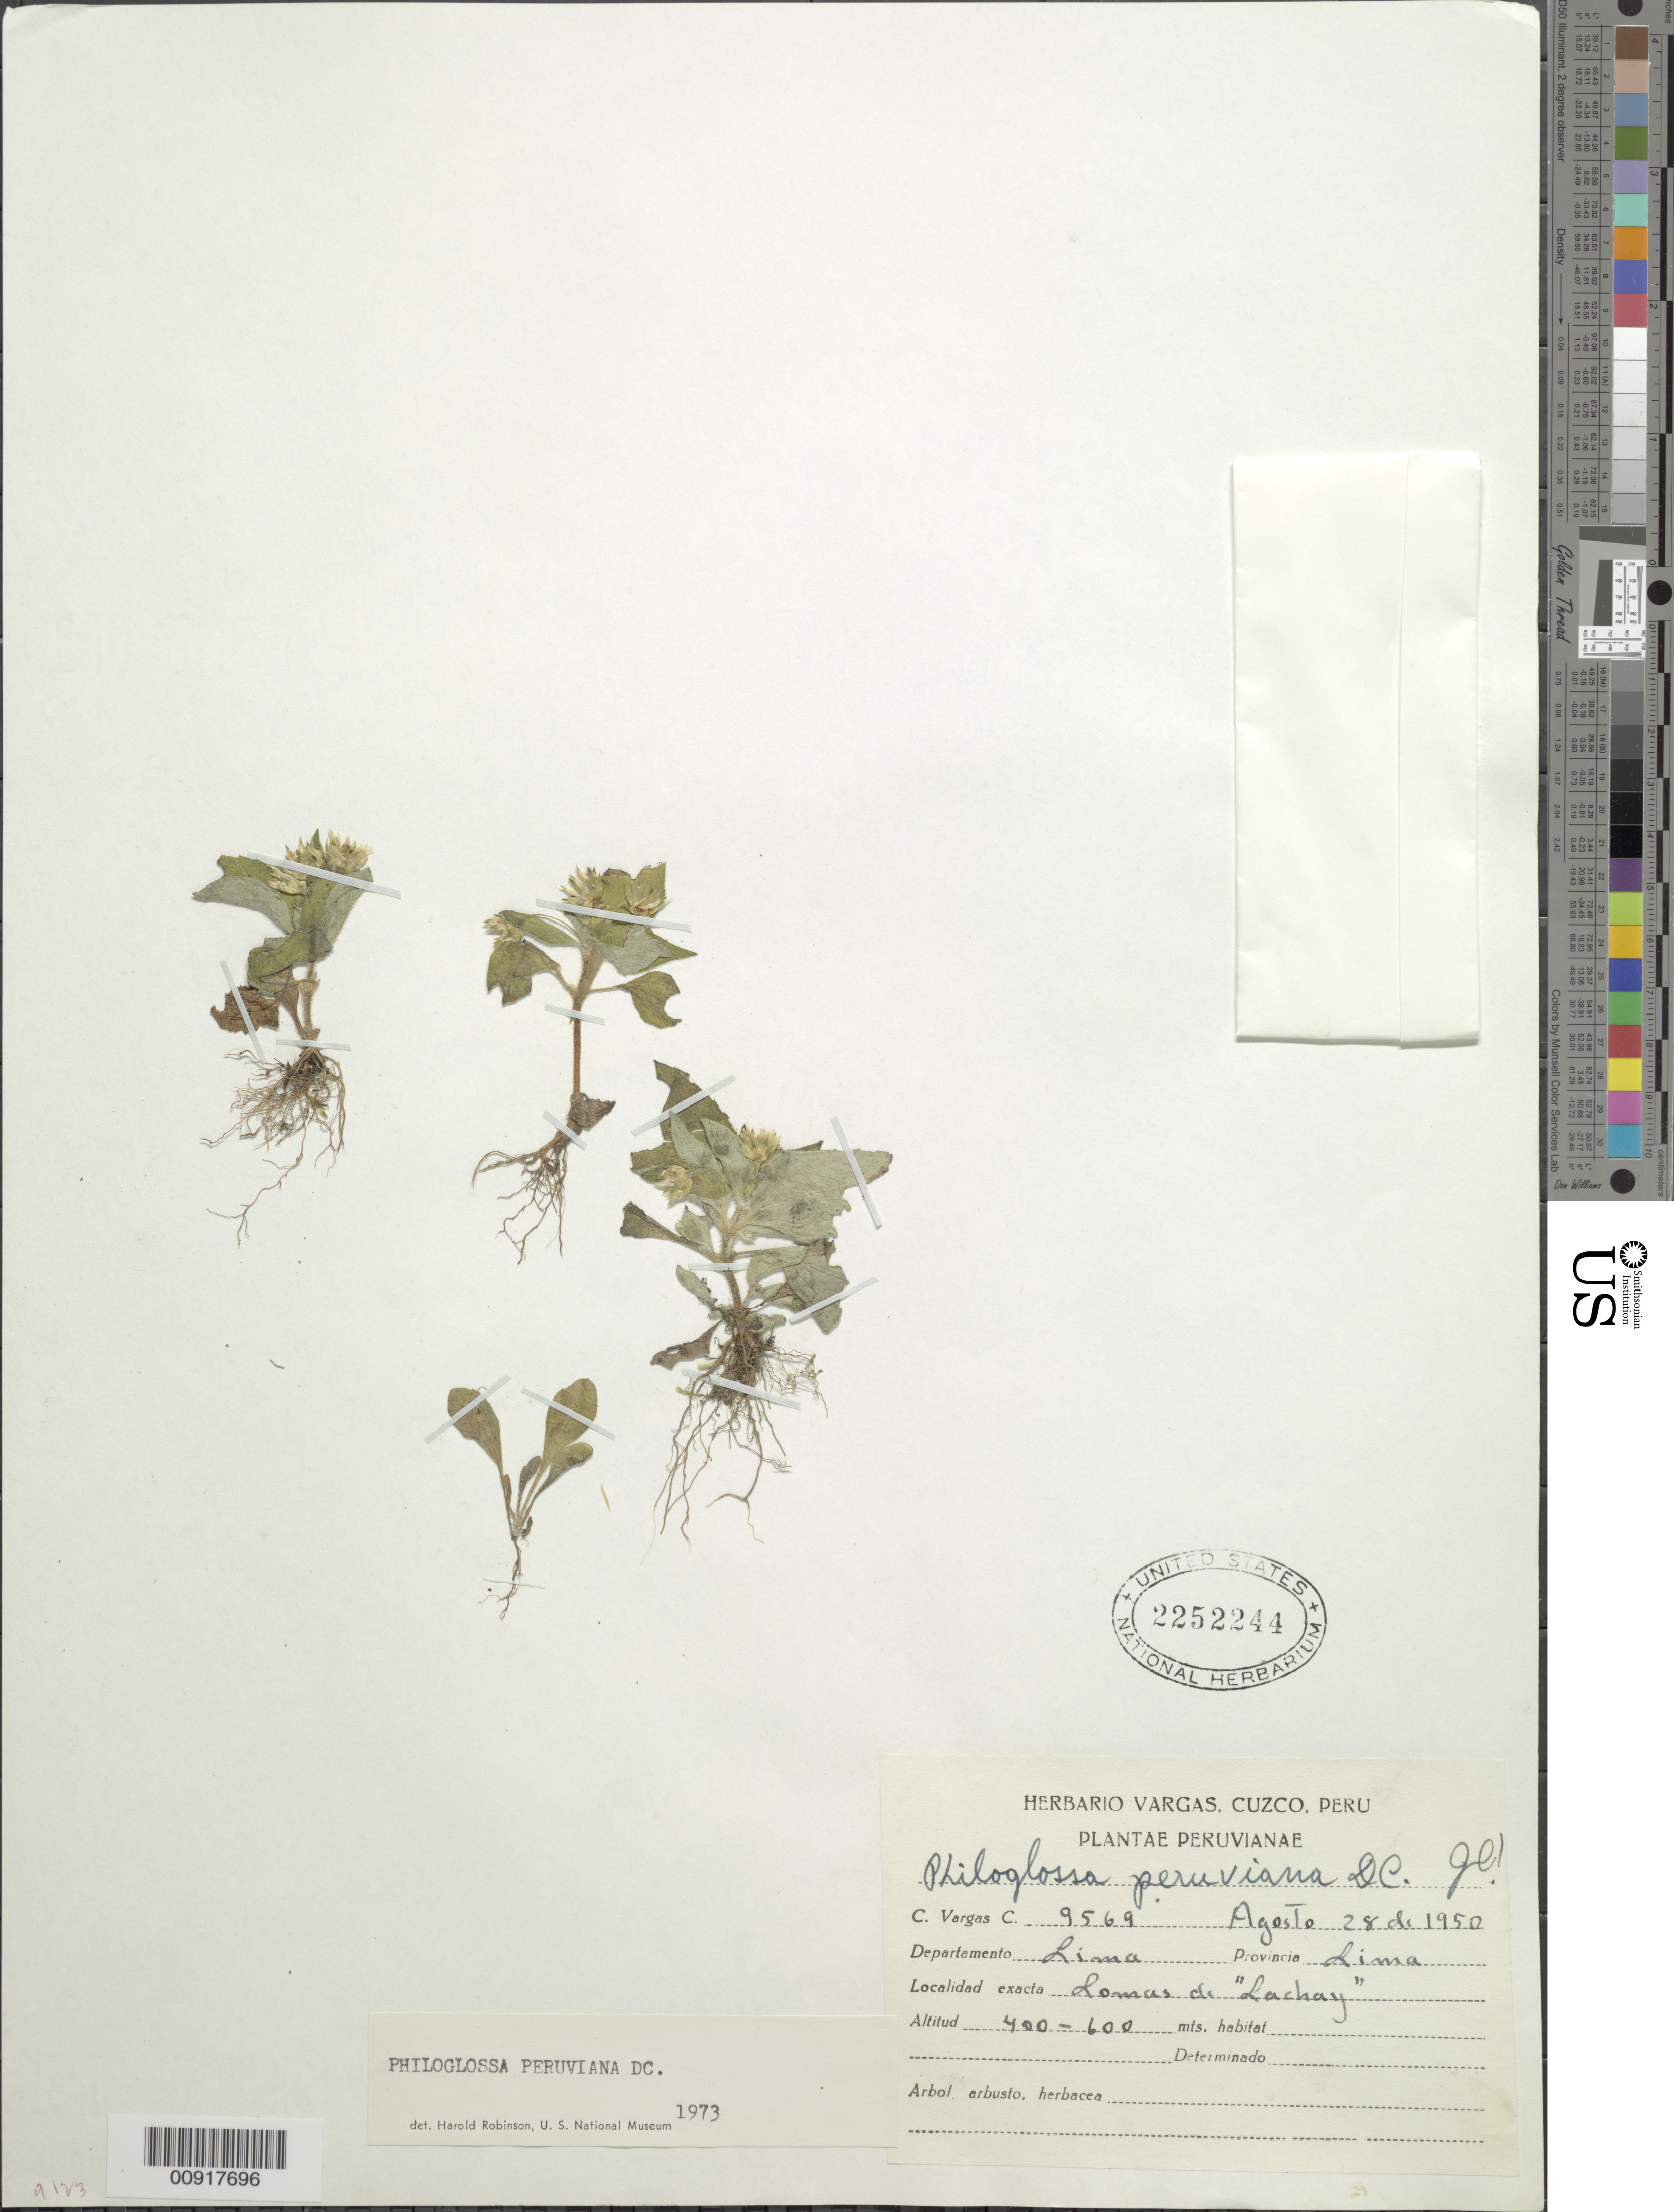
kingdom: Plantae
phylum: Tracheophyta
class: Magnoliopsida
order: Asterales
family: Asteraceae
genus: Philoglossa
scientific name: Philoglossa peruviana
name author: DC.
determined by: Robinson, Harold E., (US)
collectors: C. Vargas C.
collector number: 9569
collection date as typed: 28 August 1950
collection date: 1950-08-28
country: Peru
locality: Prov. Lima; Dpto. Lima, Lomas de "Lachay"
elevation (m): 400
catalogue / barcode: US 2252244